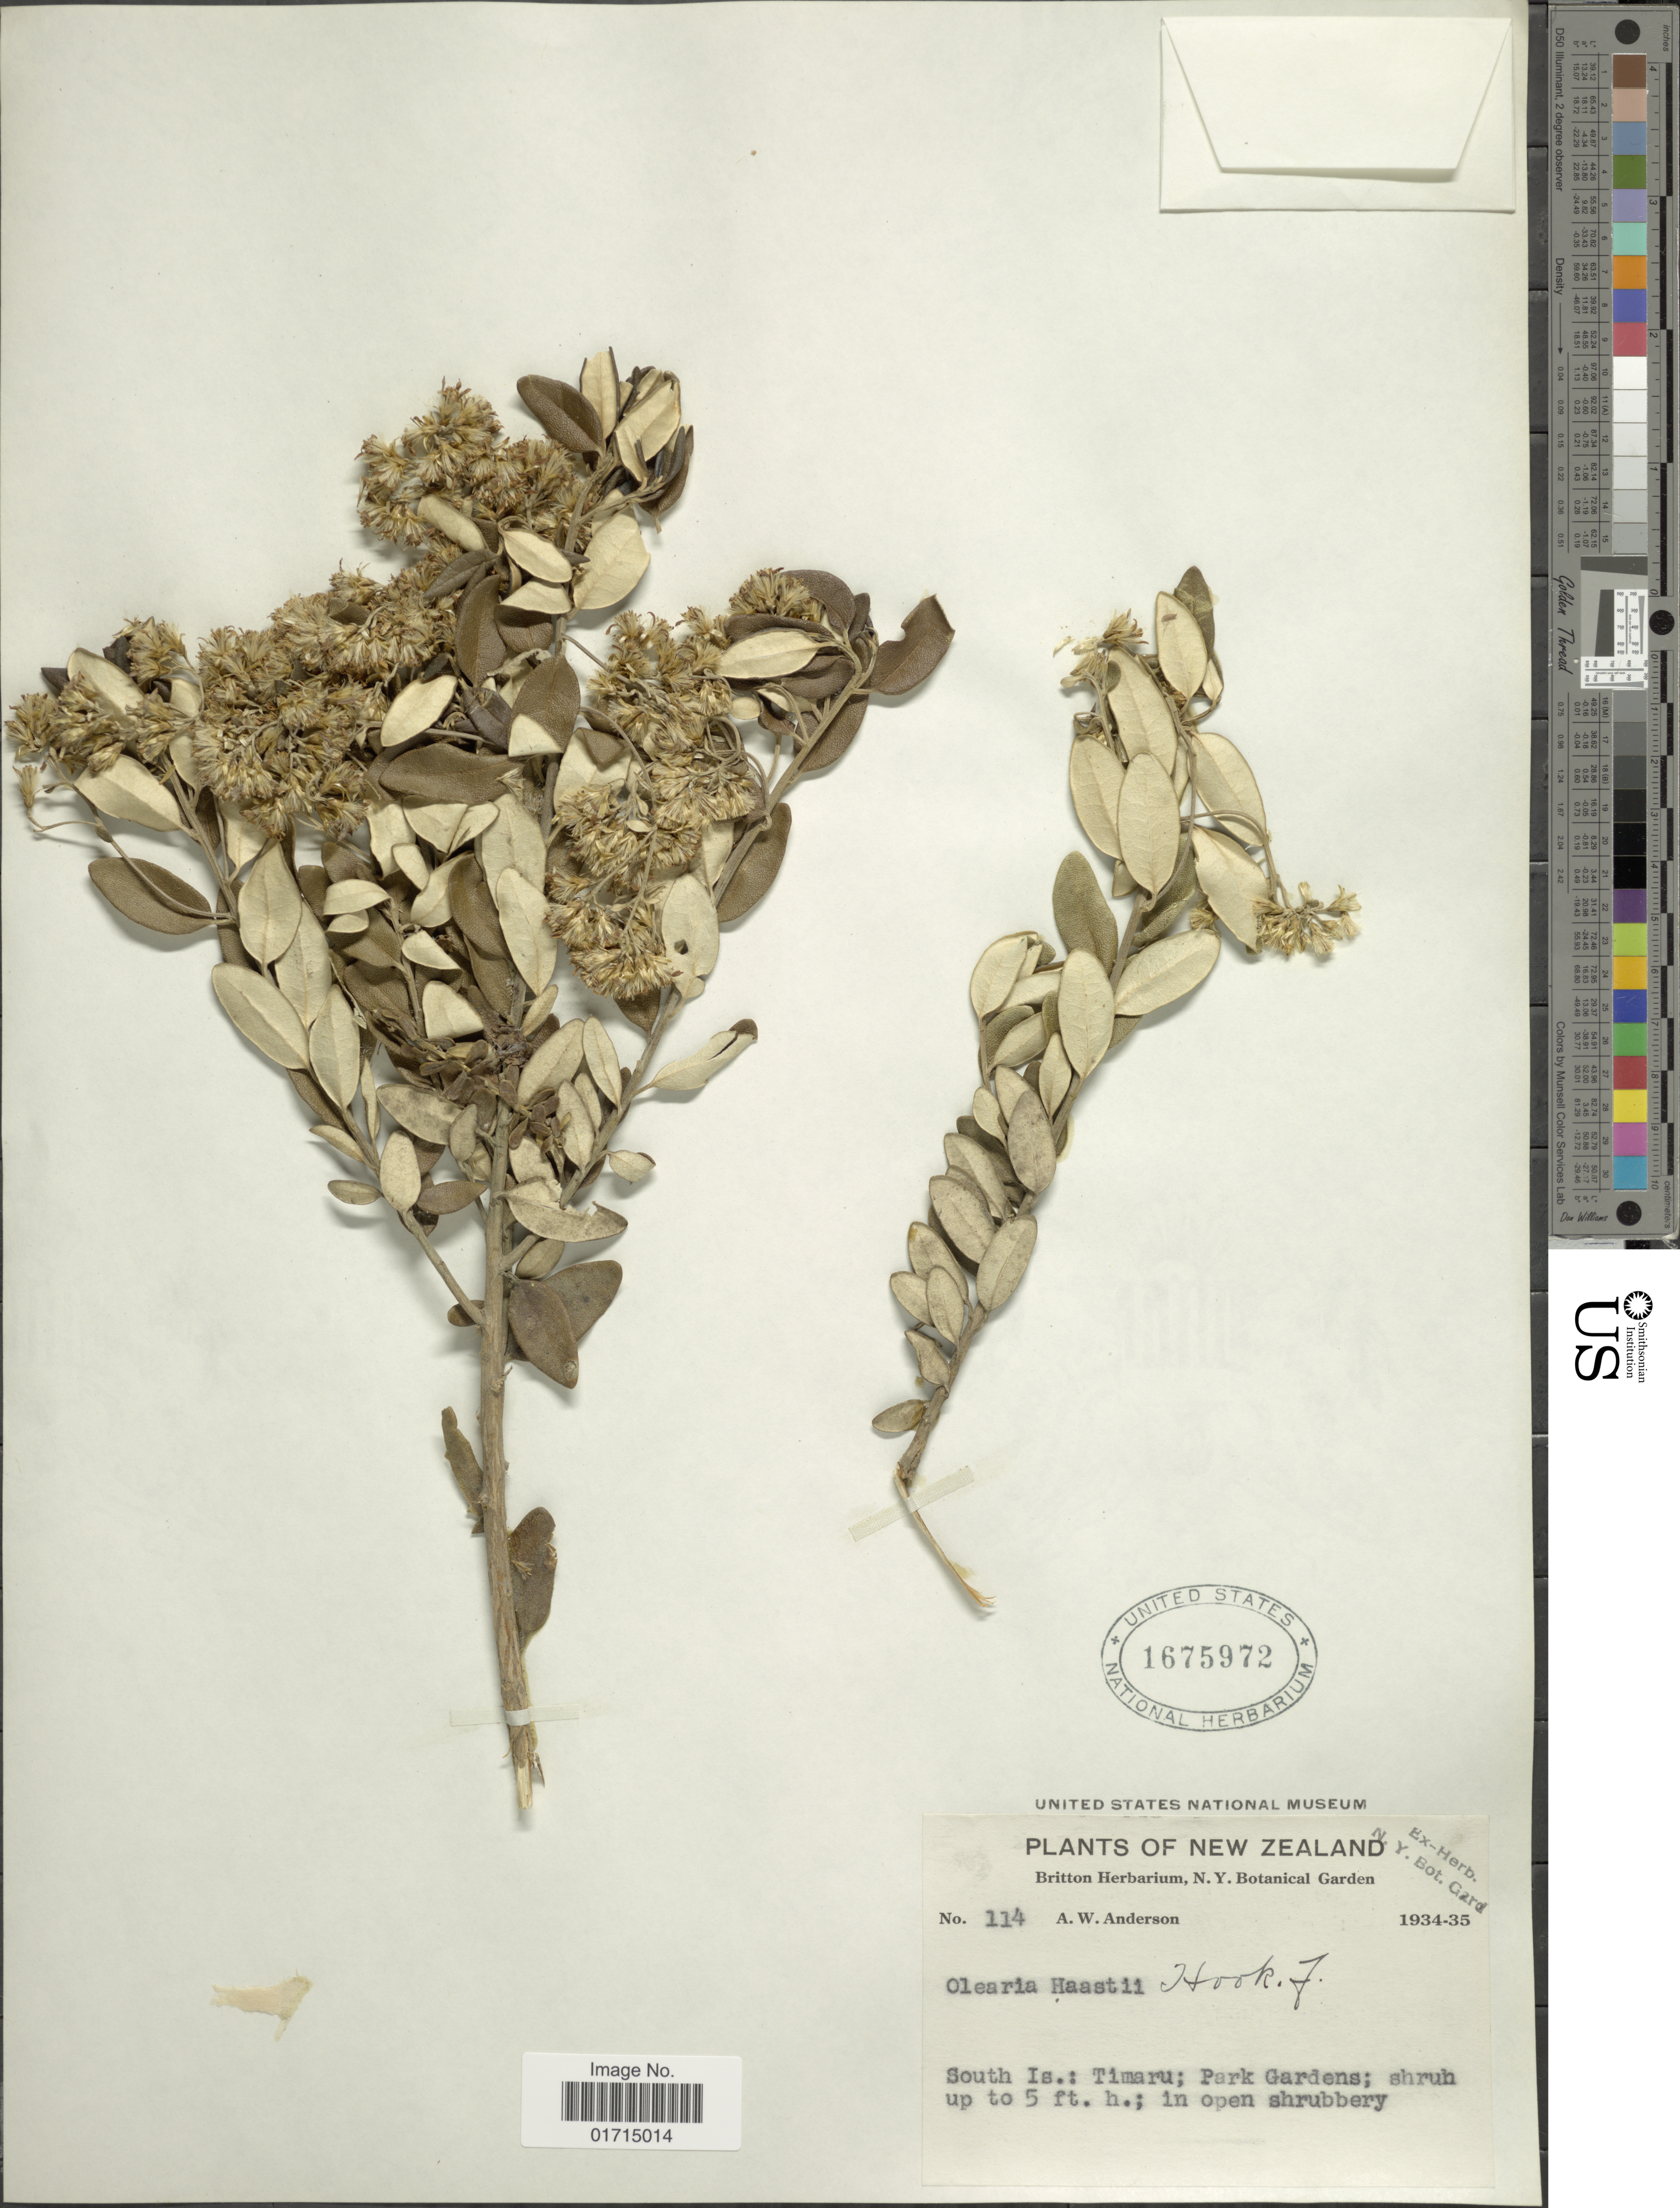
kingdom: Plantae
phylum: Tracheophyta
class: Magnoliopsida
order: Asterales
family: Asteraceae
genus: Olearia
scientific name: Olearia x haastii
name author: Hook. f.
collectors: A. W. Anderson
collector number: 114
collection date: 1934/1935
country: New Zealand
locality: South Is.: Timaru; Park Gardens. New Zealand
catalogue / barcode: US 1675972